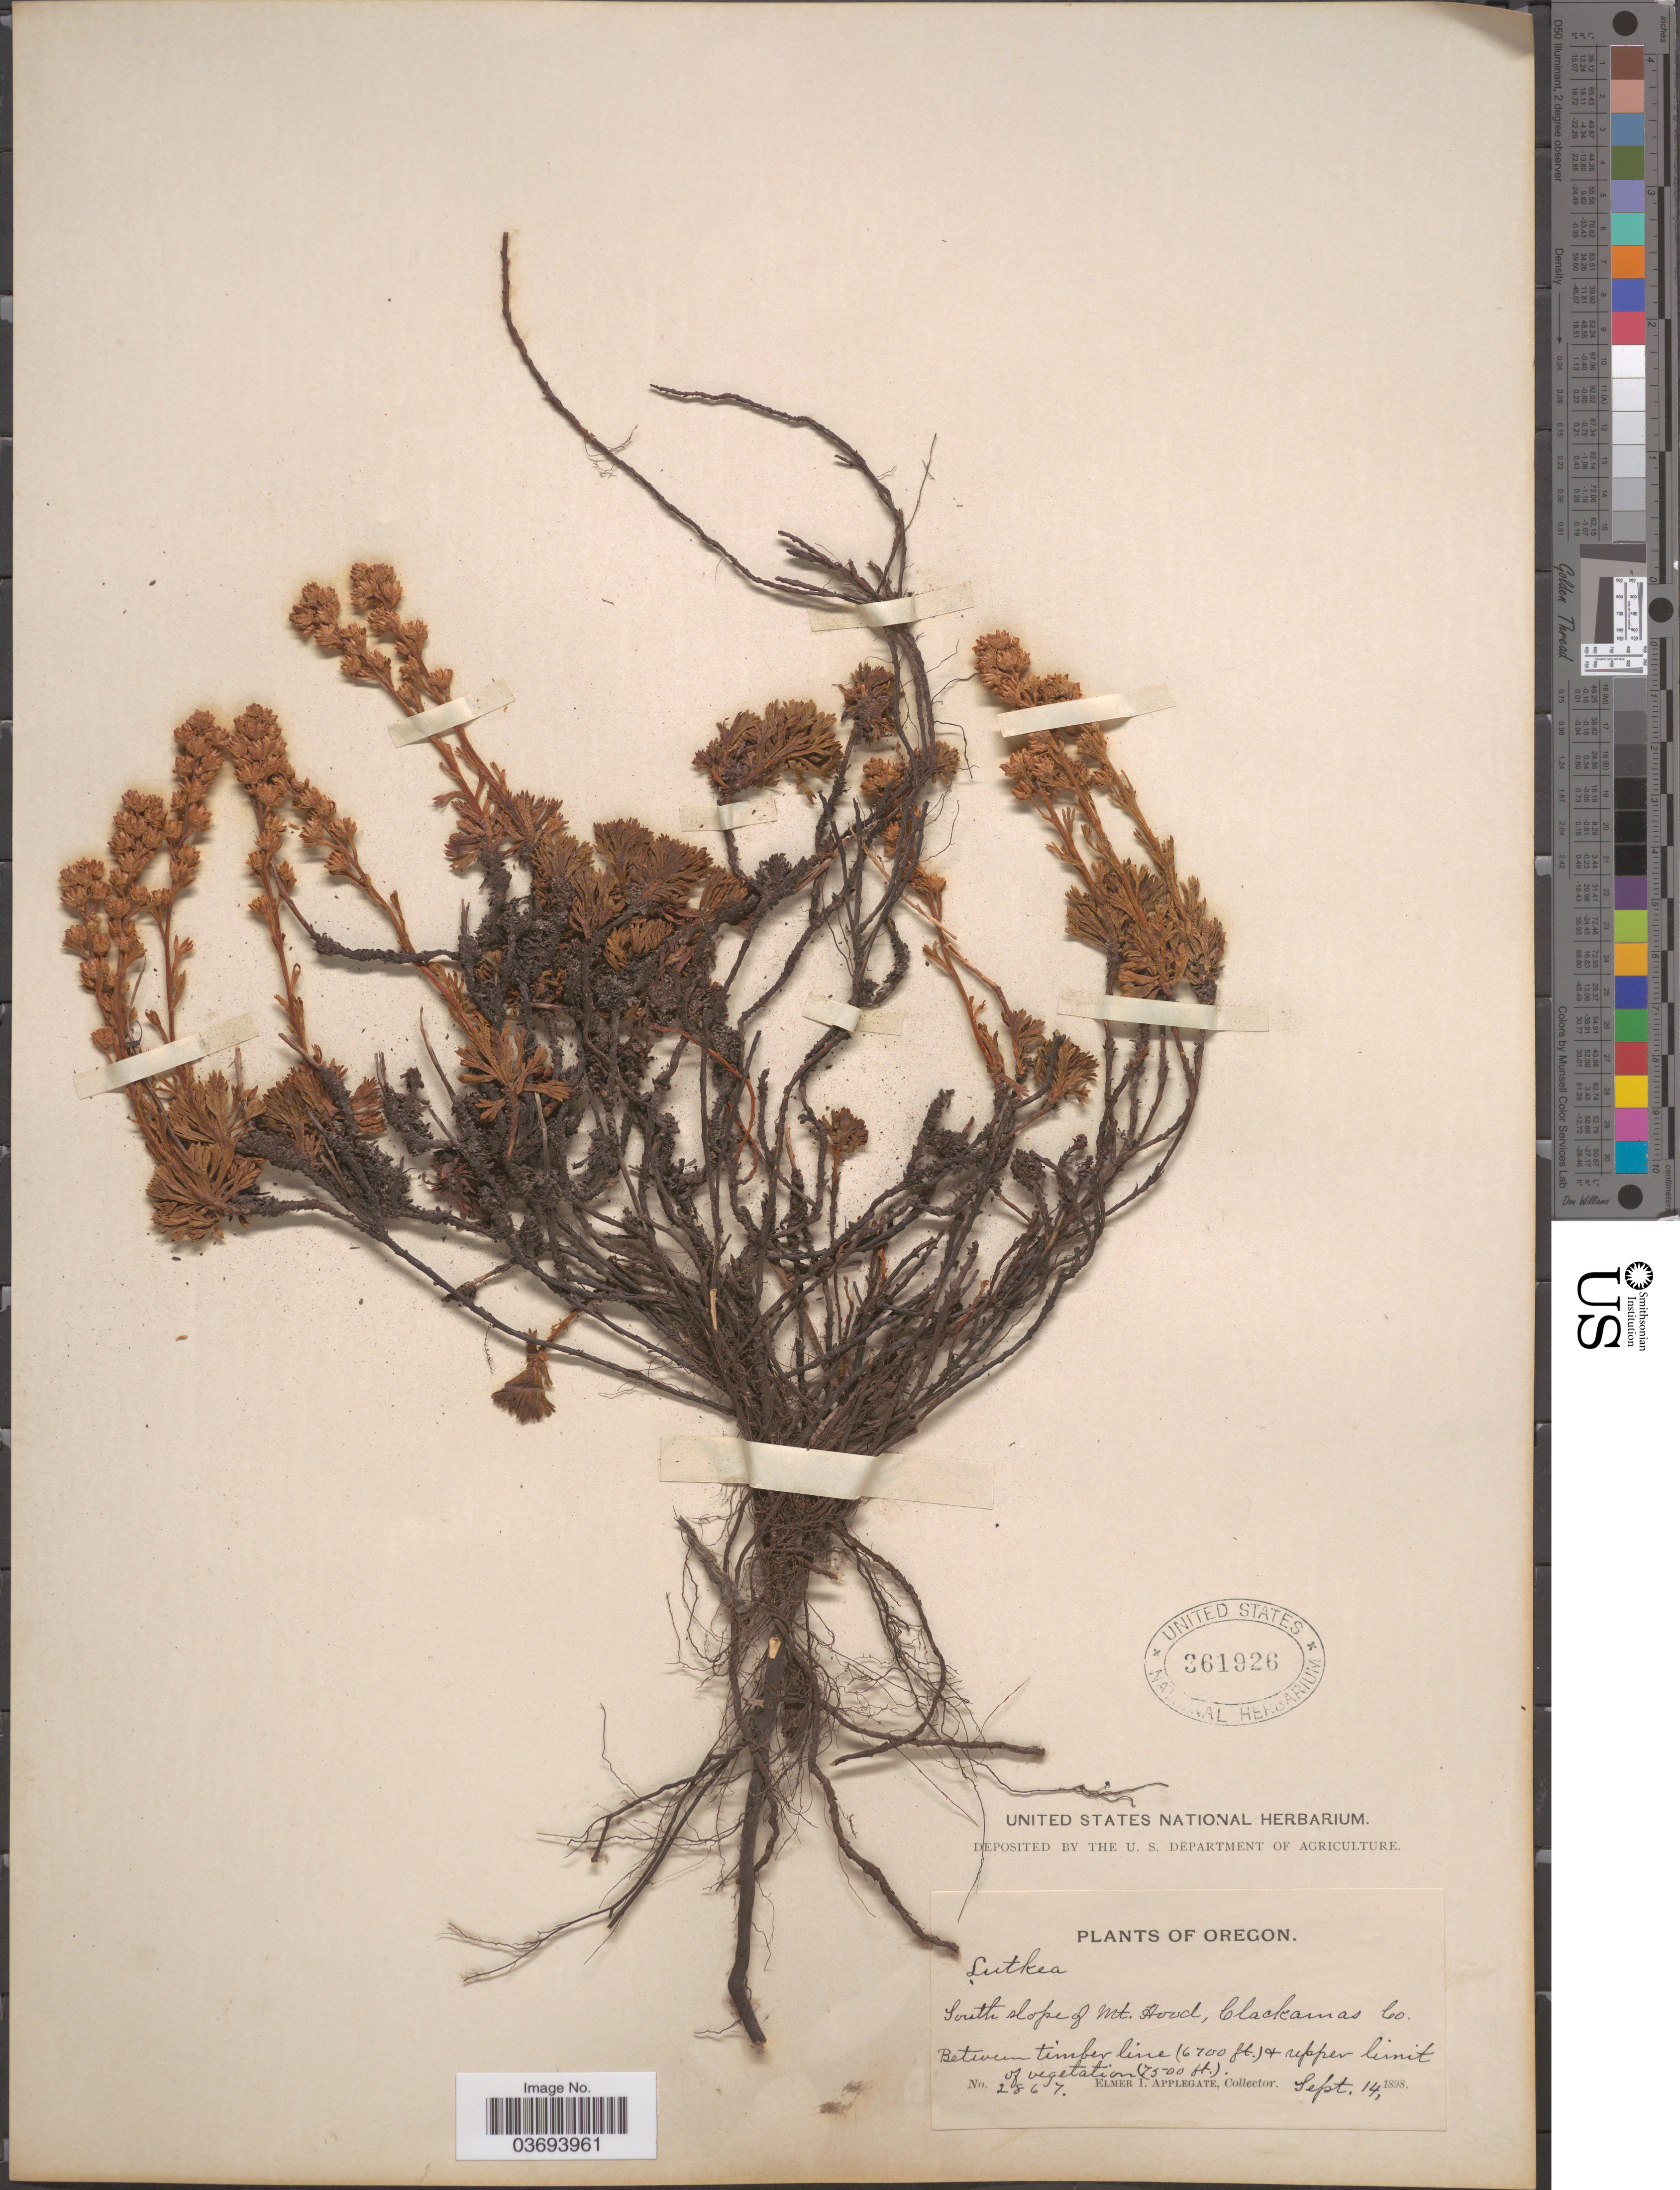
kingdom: Plantae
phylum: Tracheophyta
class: Magnoliopsida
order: Rosales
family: Rosaceae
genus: Luetkea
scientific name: Luetkea pectinata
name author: (Pursh) Kuntze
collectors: E. I. Applegate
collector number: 2867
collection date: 1898-09-14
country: United States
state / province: Oregon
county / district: Clackamas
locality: South slope of Mt. Hood, Clackamas Co. Between timberline & upper limit of vegetation.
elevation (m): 2042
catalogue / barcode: US 361926